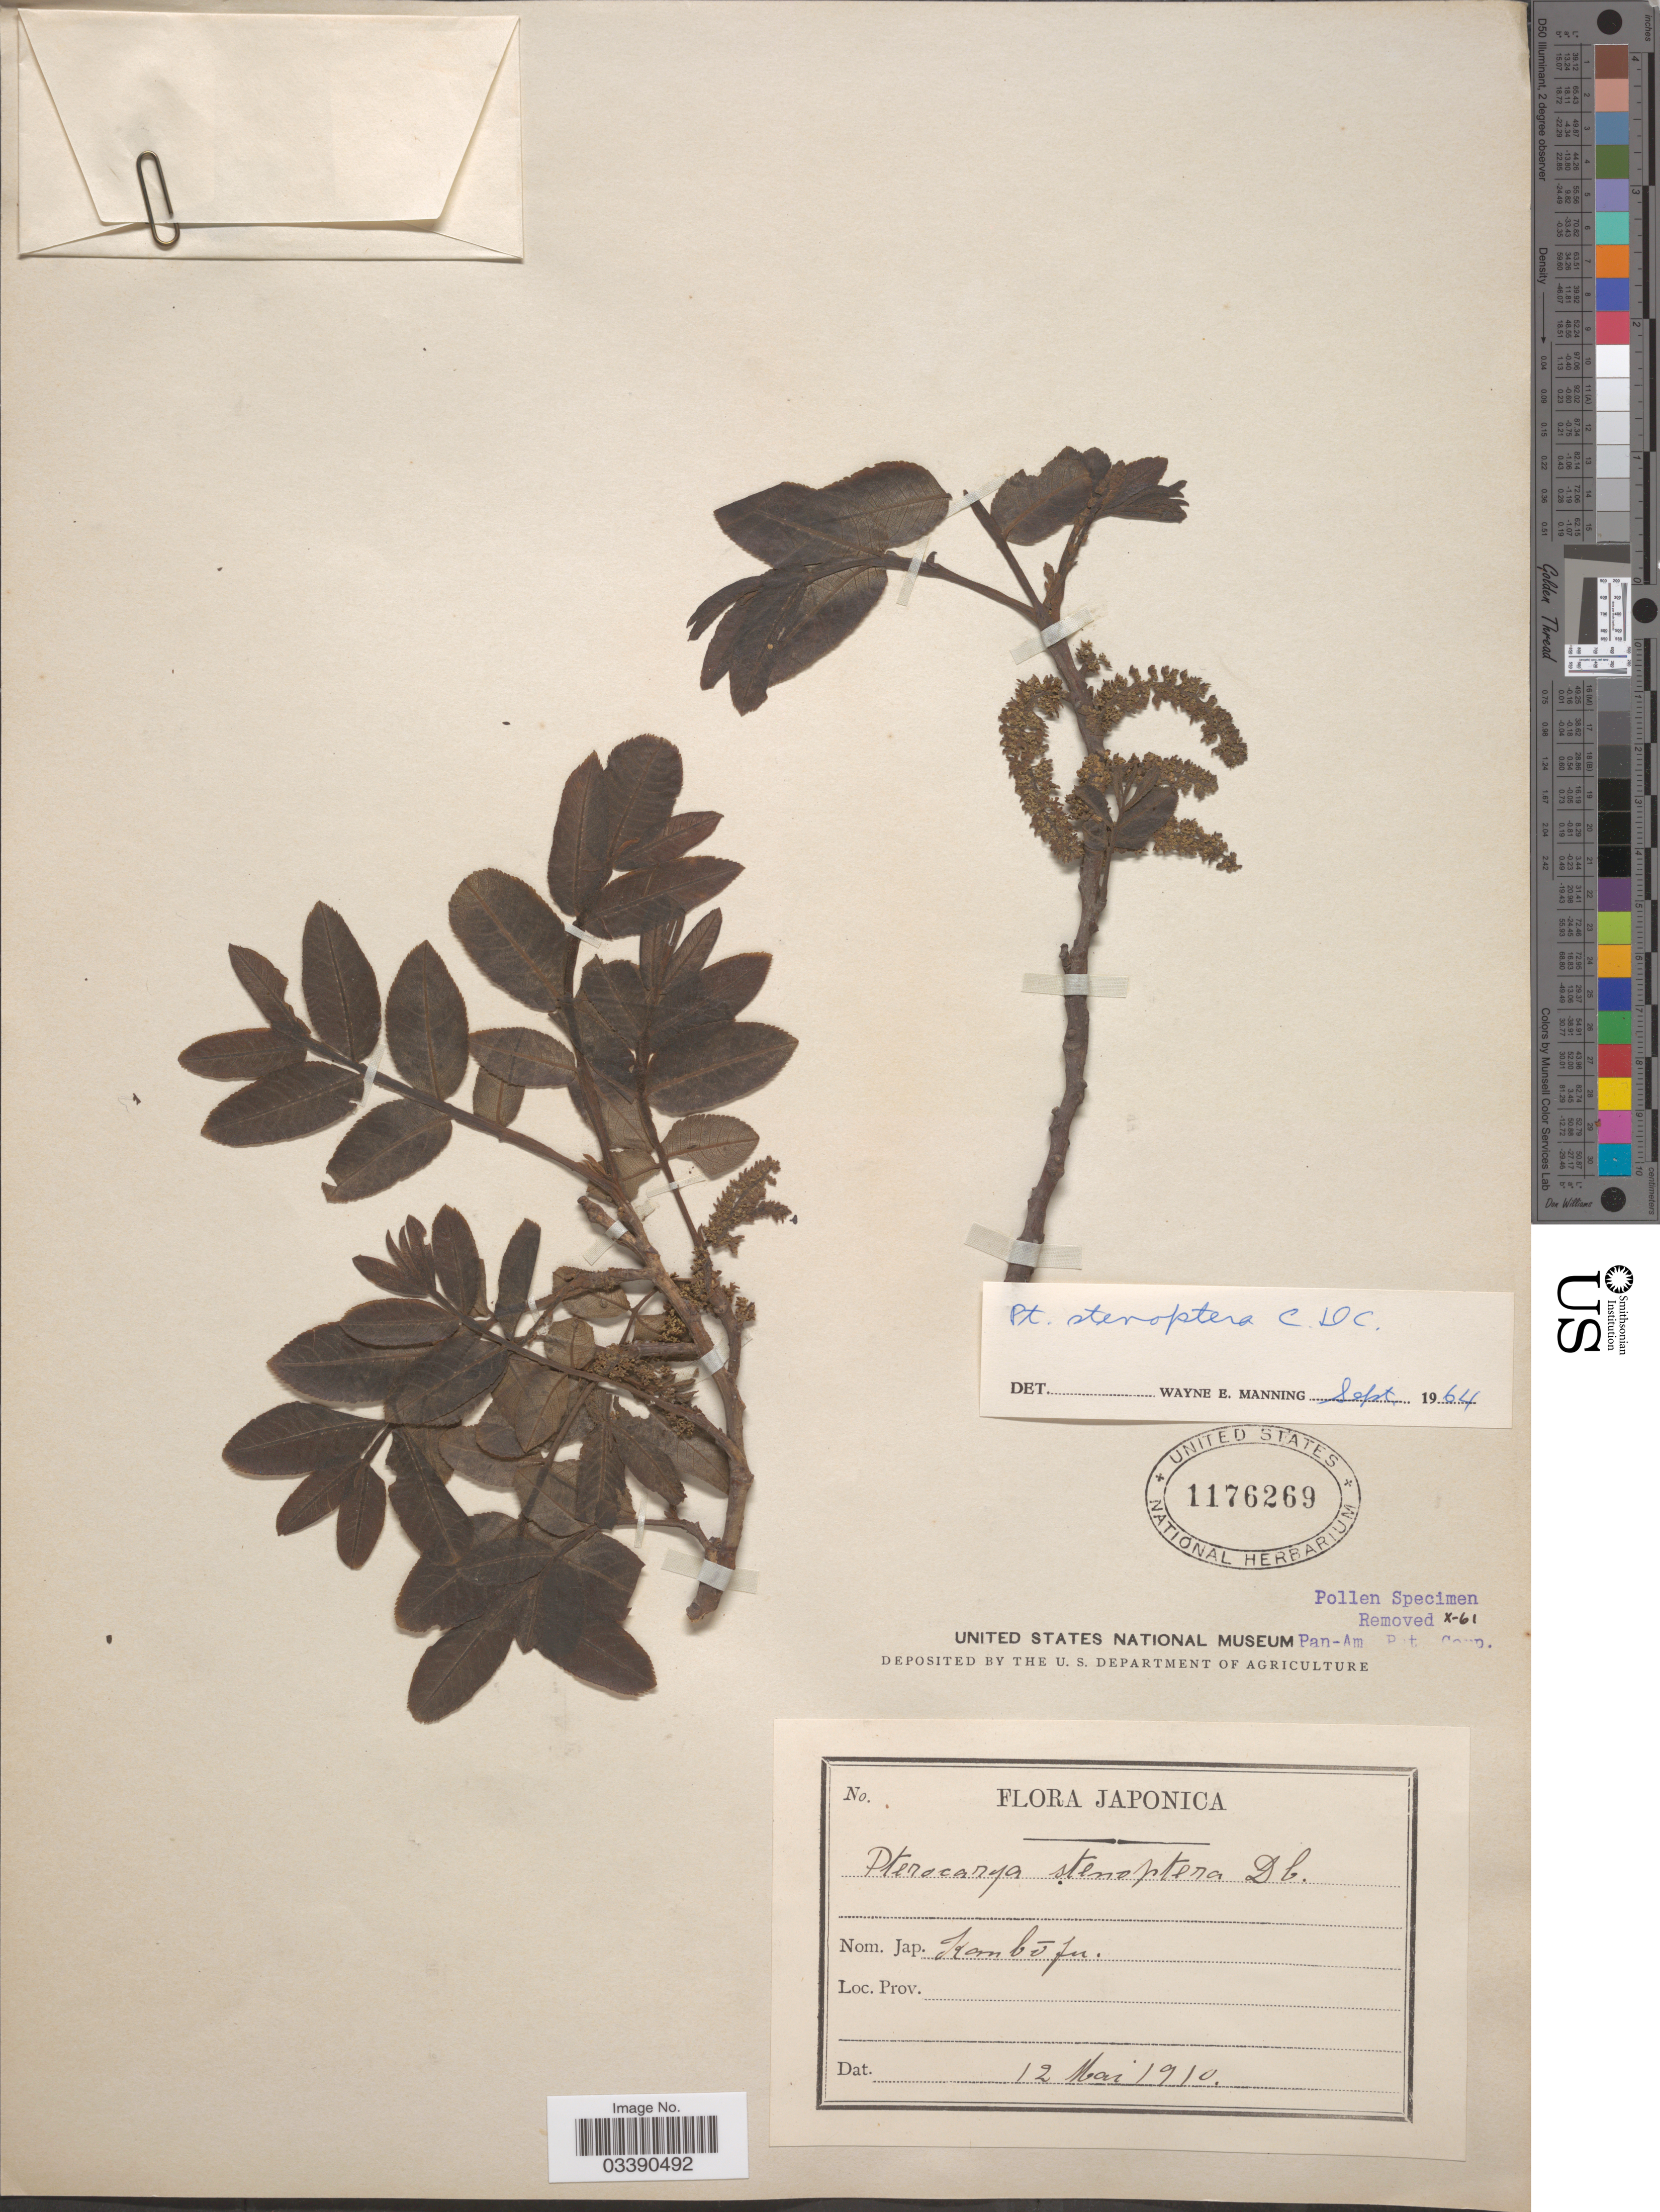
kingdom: Plantae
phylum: Tracheophyta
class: Magnoliopsida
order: Fagales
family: Juglandaceae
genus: Pterocarya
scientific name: Pterocarya stenoptera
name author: C. DC.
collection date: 1910-05-12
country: Japan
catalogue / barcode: US 1176269